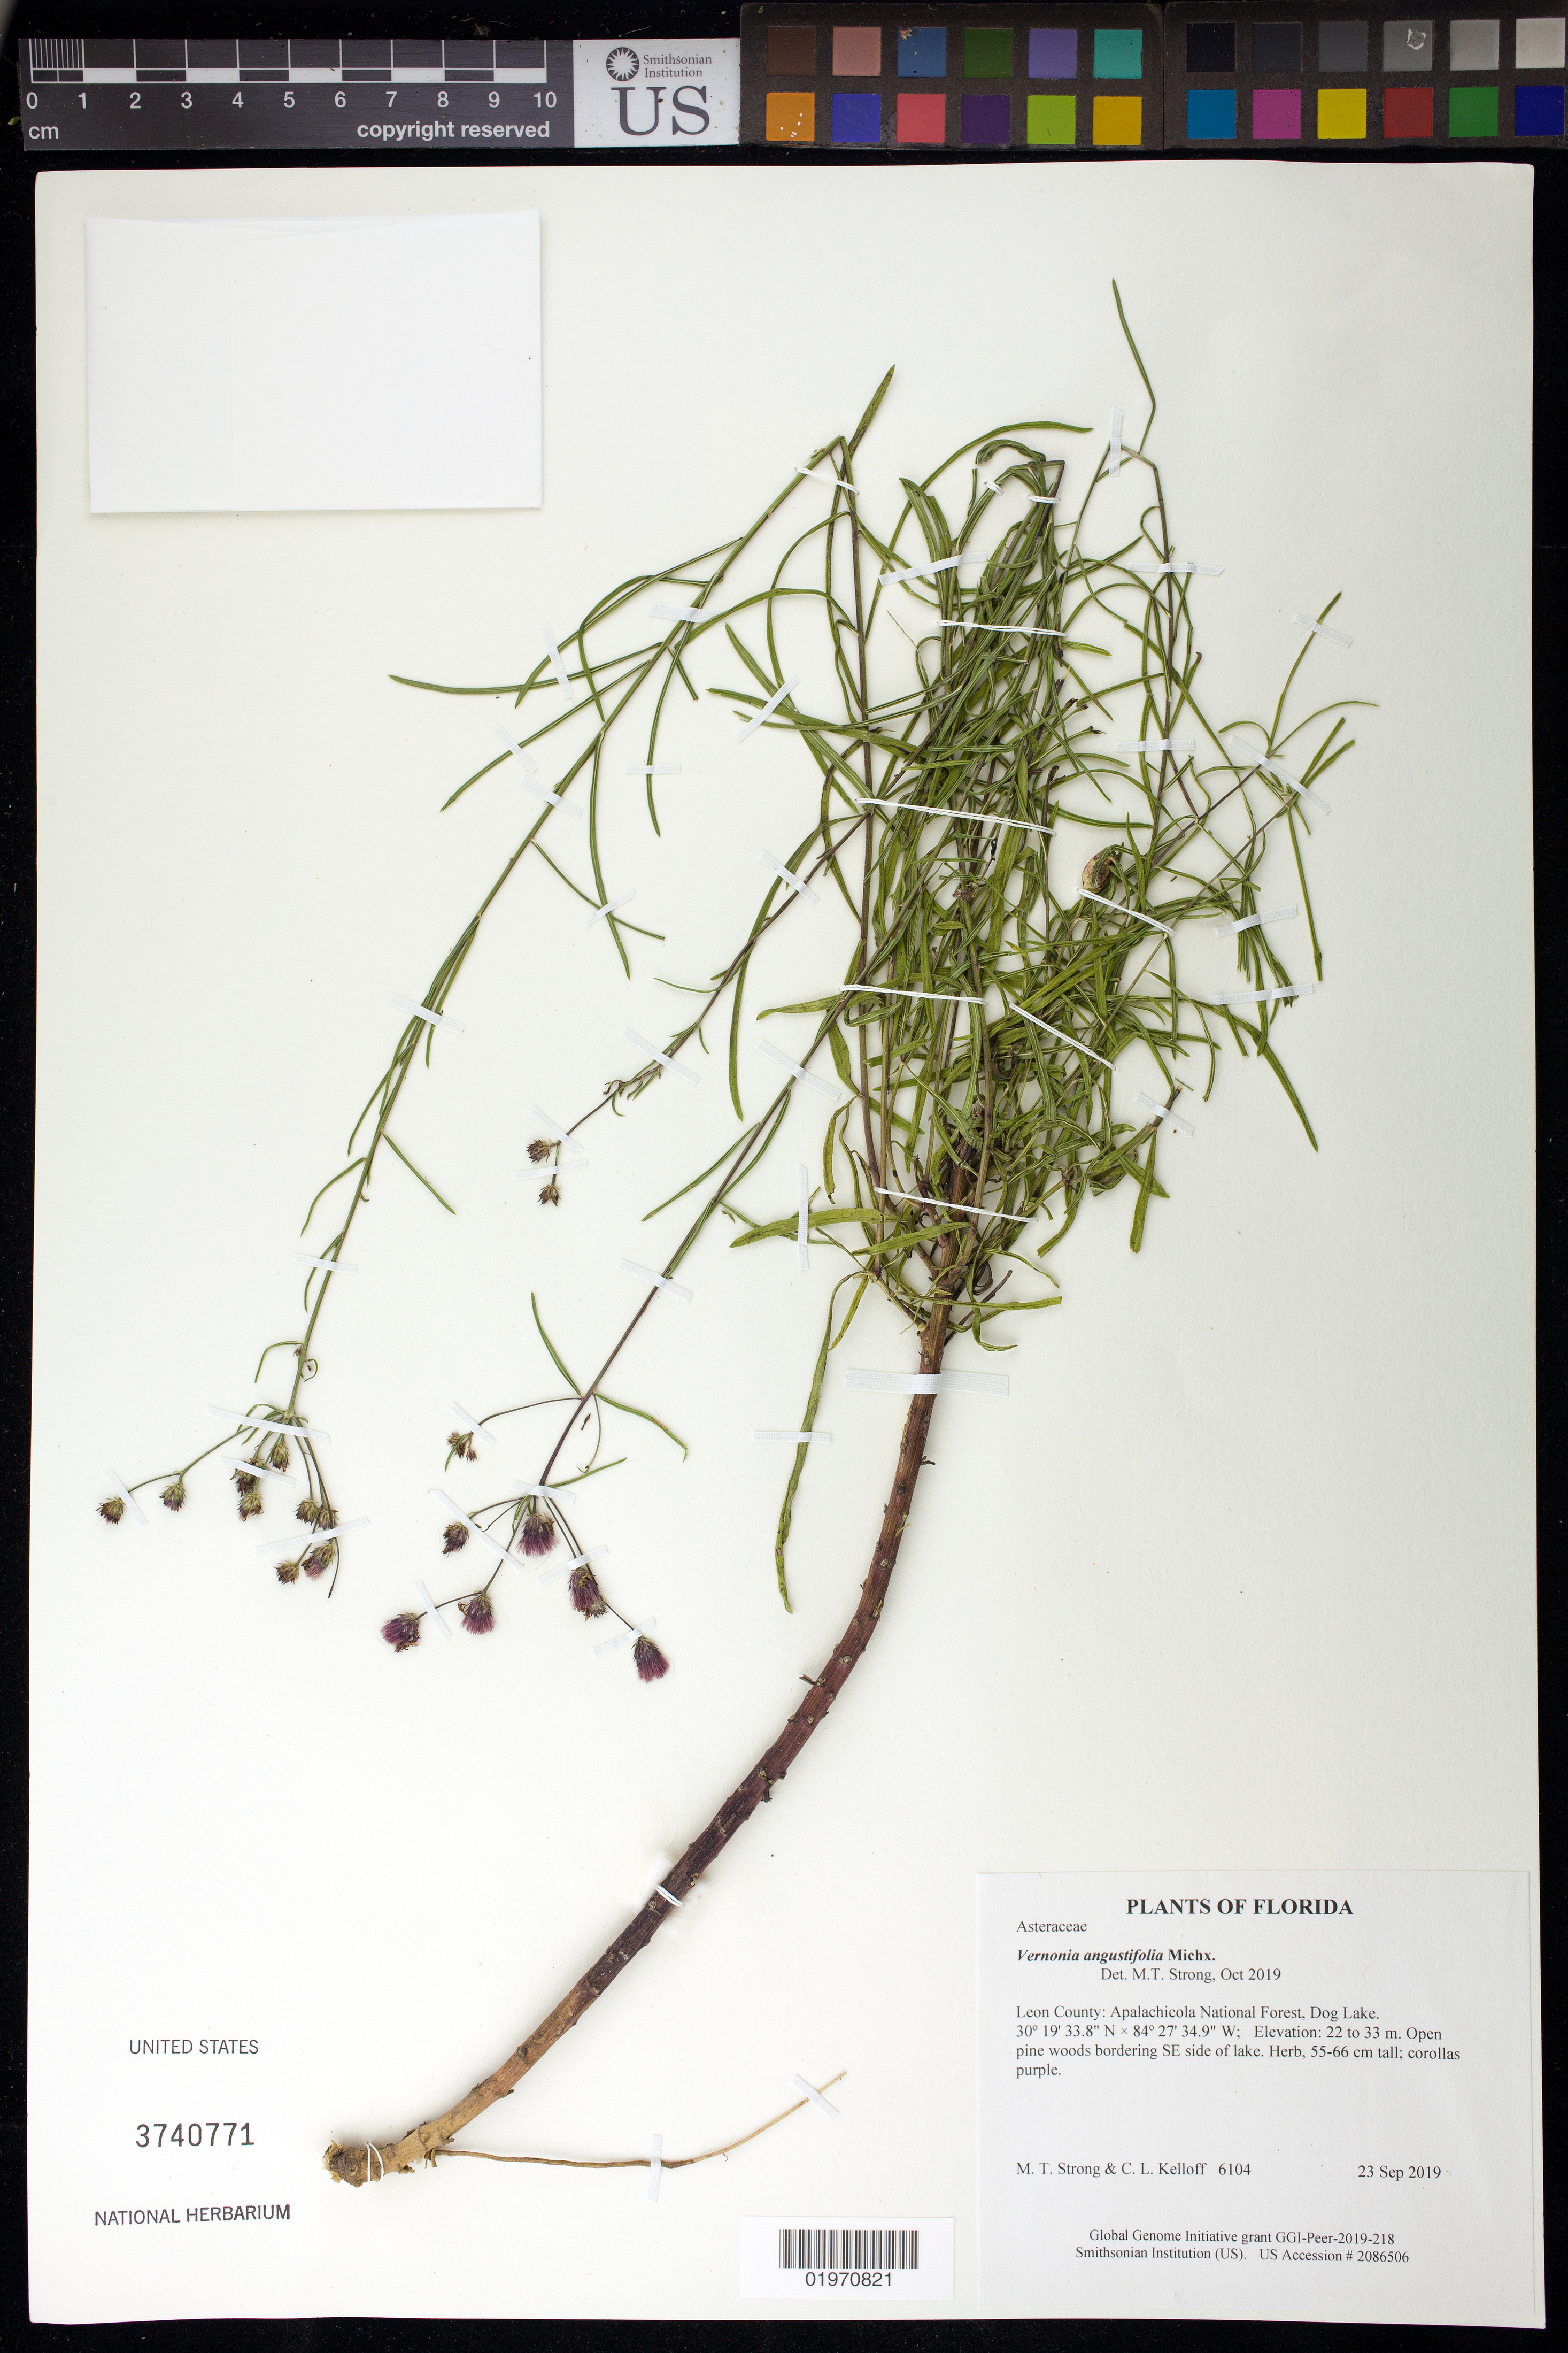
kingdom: Plantae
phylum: Tracheophyta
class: Magnoliopsida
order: Asterales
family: Asteraceae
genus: Vernonia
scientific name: Vernonia angustifolia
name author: Michx.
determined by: Strong, Mark T., (BOT), Smithsonian Institution - National Museum of Natural History (UNITED STATES)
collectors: M. T. Strong & C. L. Kelloff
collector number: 6104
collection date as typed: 23 Sep 2019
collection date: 2019-09-23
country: United States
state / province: Florida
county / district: Leon County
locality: Apalachicola National Forest, Dog Lake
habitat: Open pine woods bordering SE side of lake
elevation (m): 22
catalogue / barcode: US 3740771